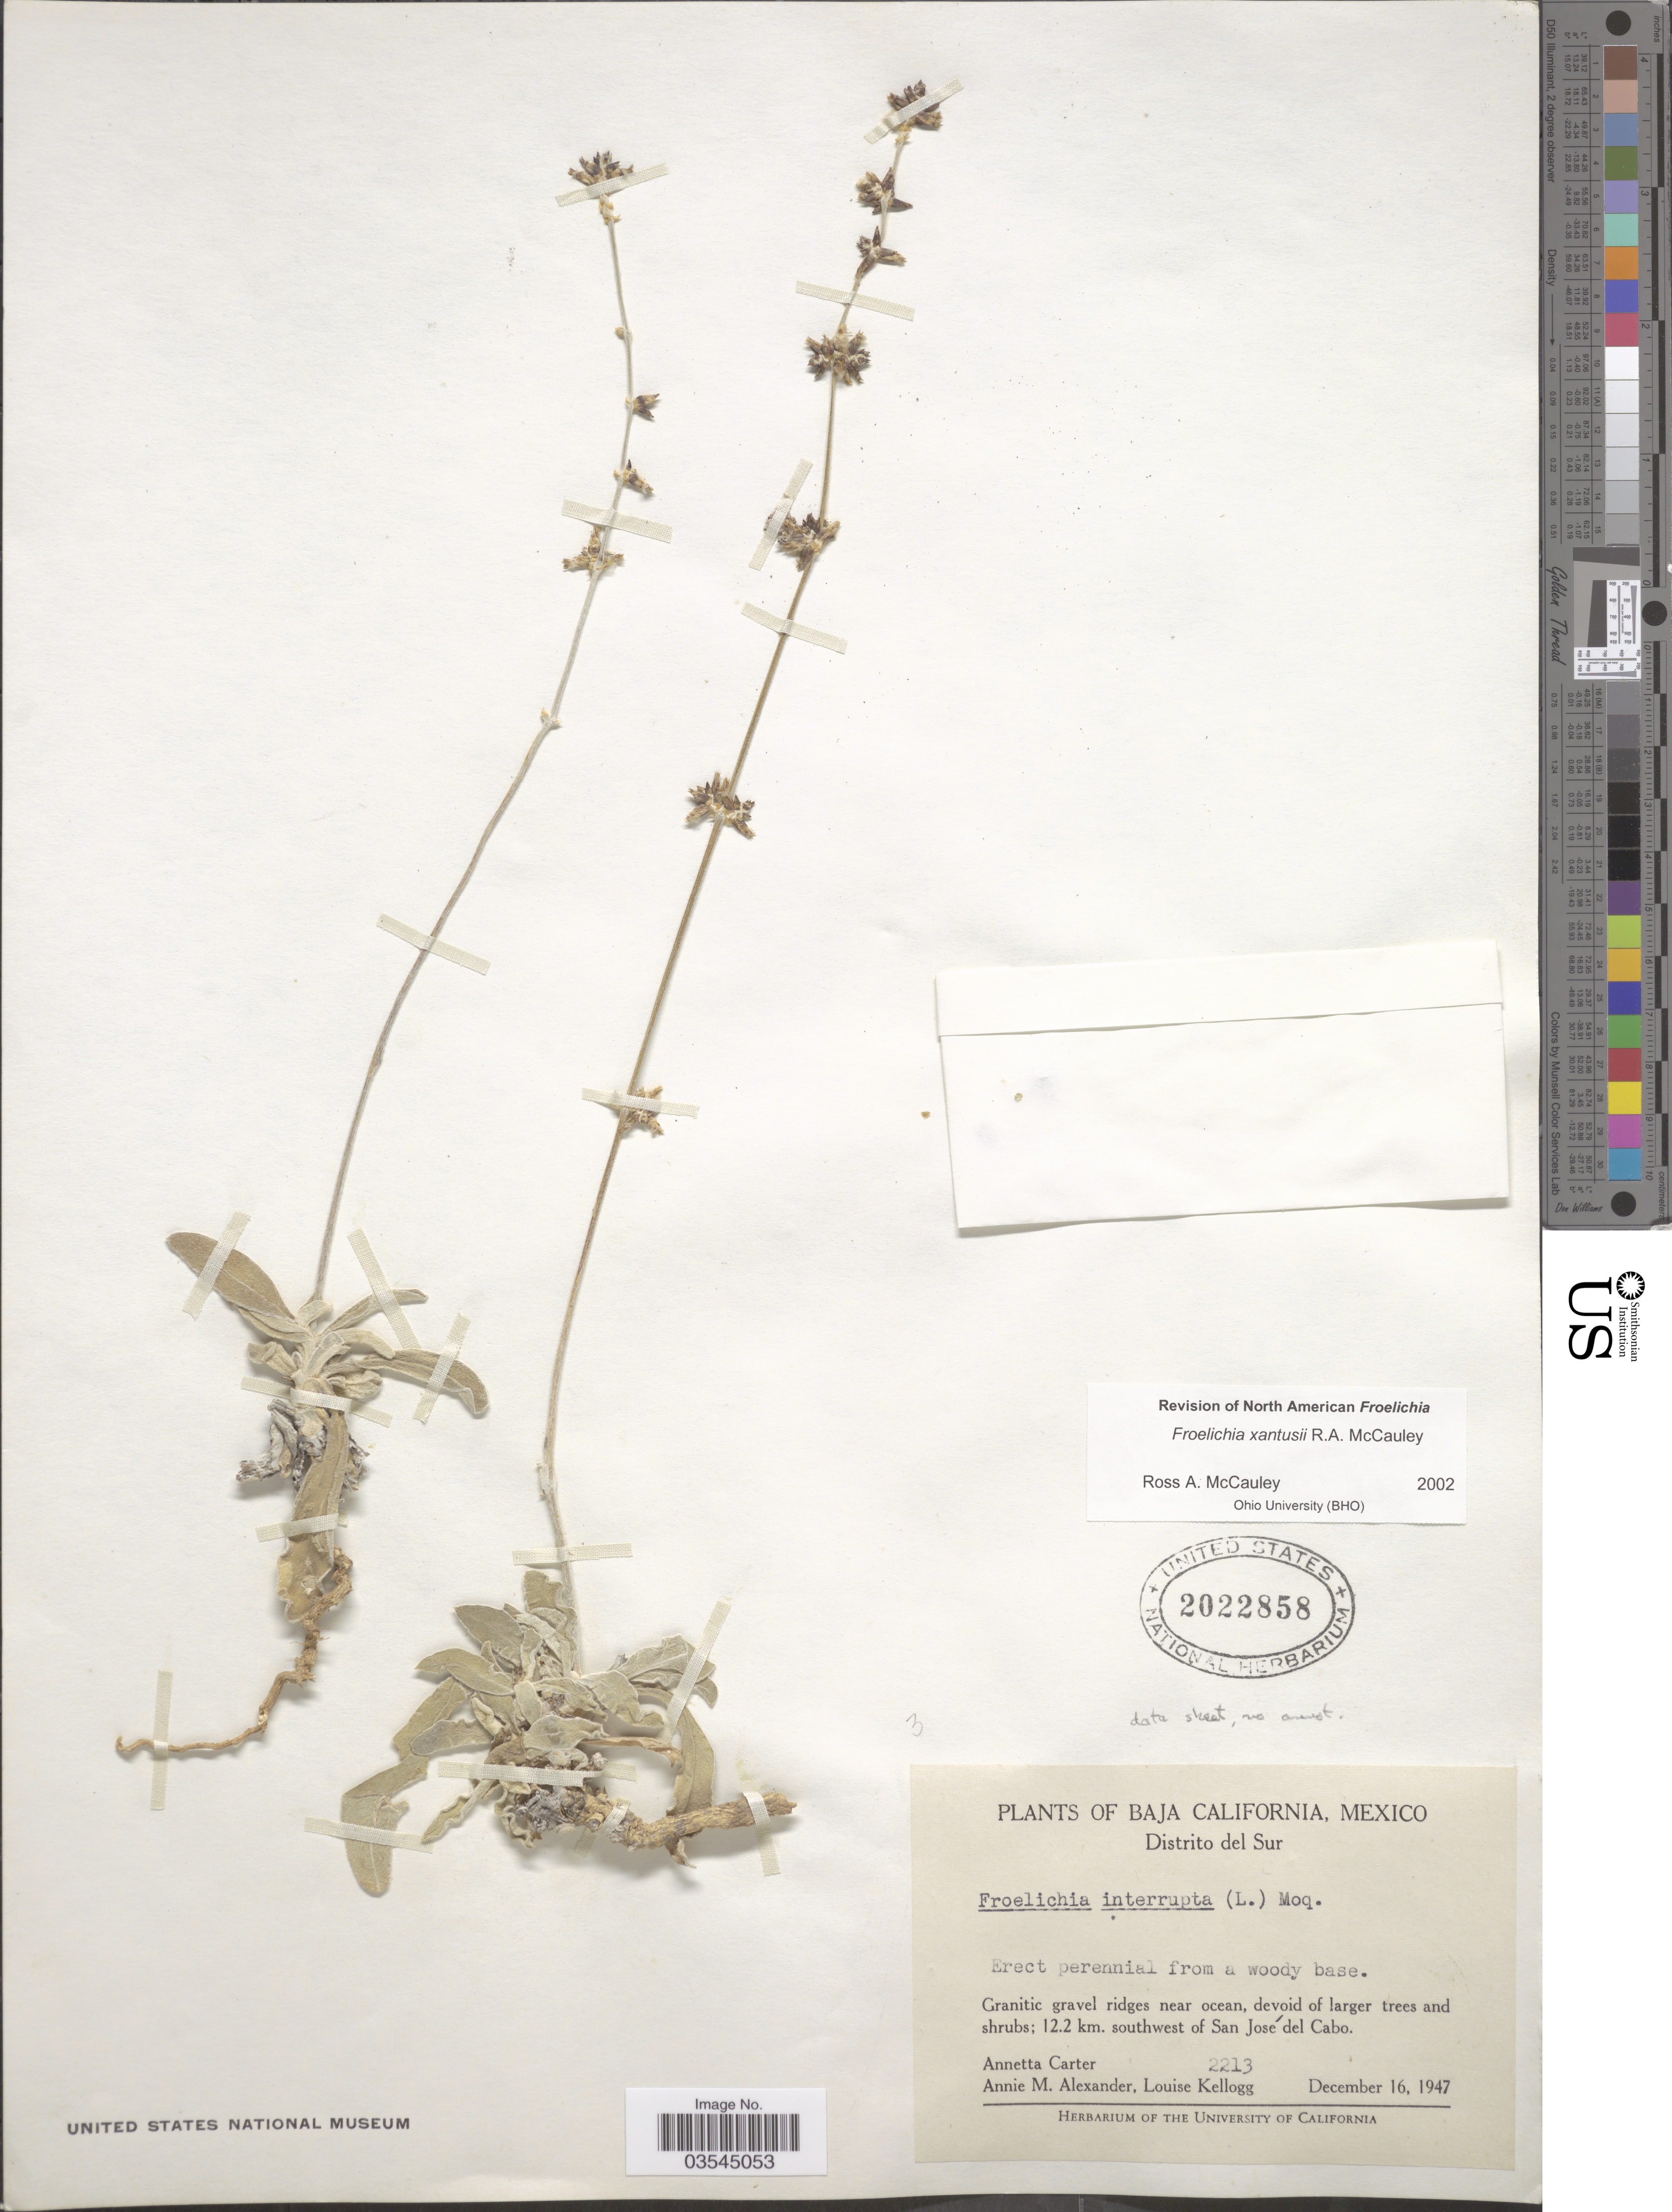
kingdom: Plantae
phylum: Tracheophyta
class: Magnoliopsida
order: Caryophyllales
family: Amaranthaceae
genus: Froelichia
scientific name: Froelichia xantusii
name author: R.A. McCauley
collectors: A. Carter, A. M. Alexander & L. Kellogg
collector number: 2213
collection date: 1947-12-16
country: Mexico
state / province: Baja California Sur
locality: Distrito del Sur. 12.2 km. southwest of San José del Cabo.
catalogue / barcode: US 2022858